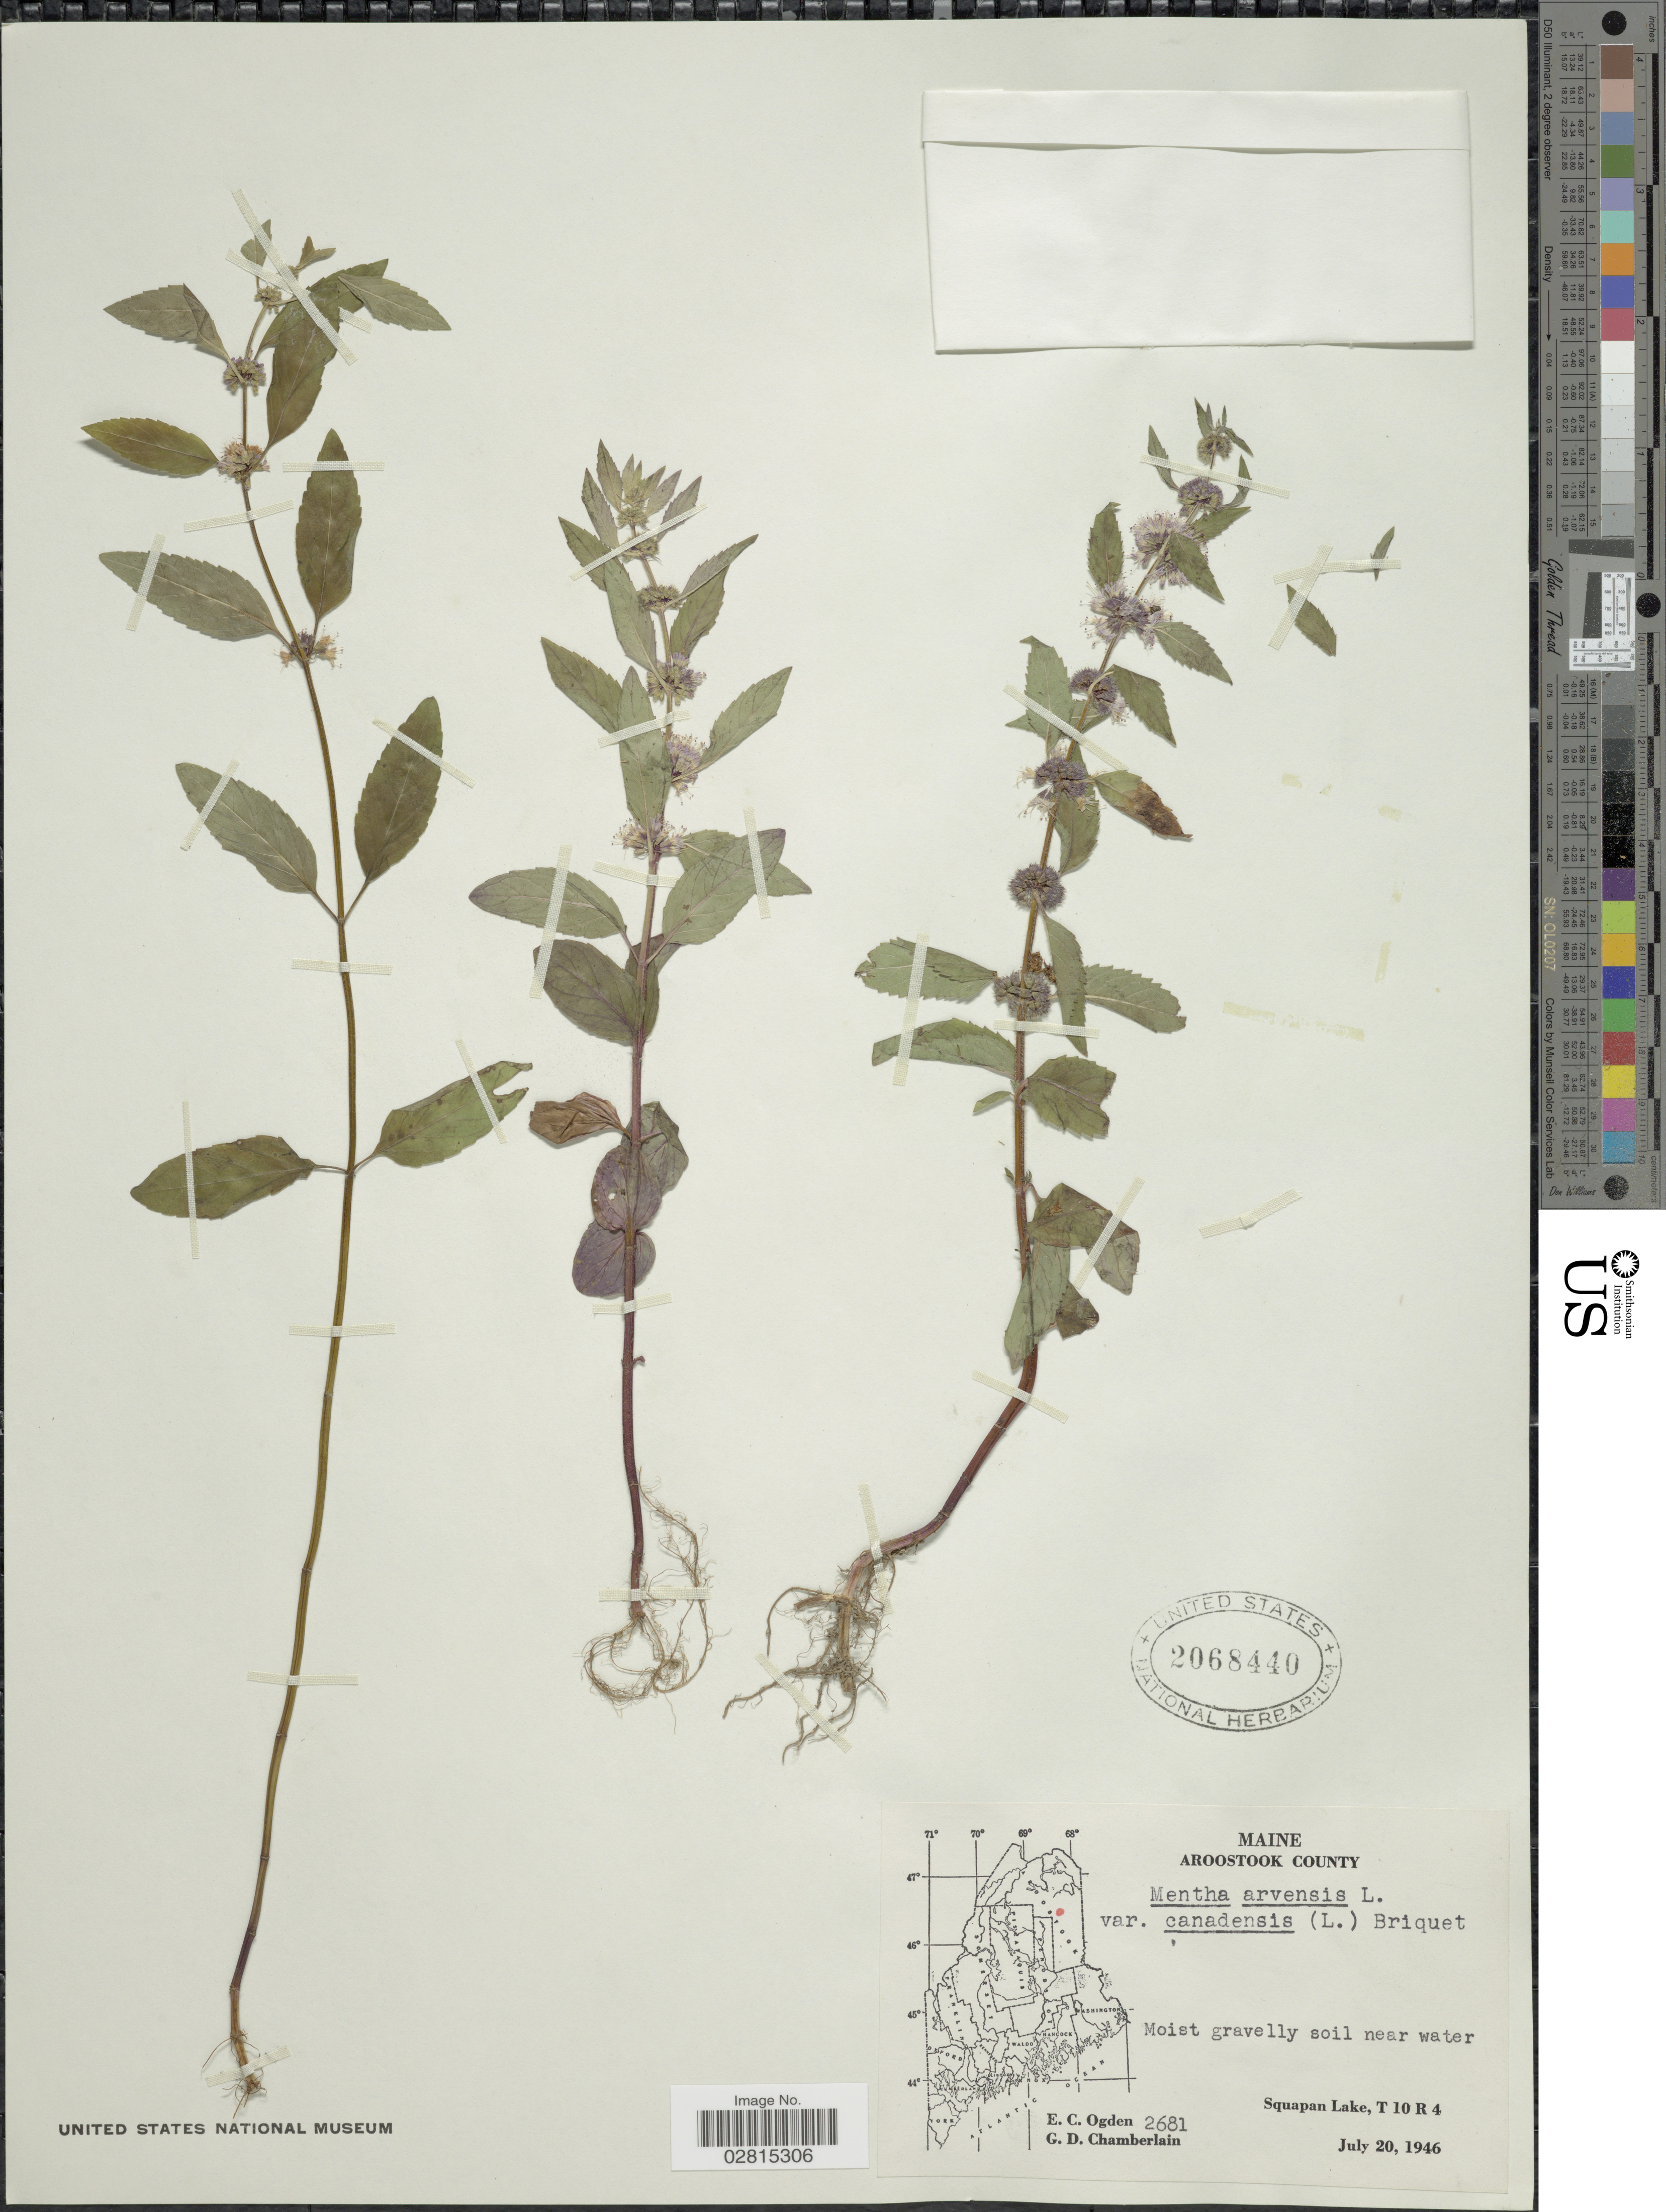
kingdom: Plantae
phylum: Tracheophyta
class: Magnoliopsida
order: Lamiales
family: Lamiaceae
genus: Mentha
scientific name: Mentha canadensis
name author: L.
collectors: E. Ogden & G. D. Chamberlain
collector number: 2681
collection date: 1946-07-20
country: United States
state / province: Maine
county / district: Aroostook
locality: Squapan Lake, T 10 R 4.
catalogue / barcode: US 2068440